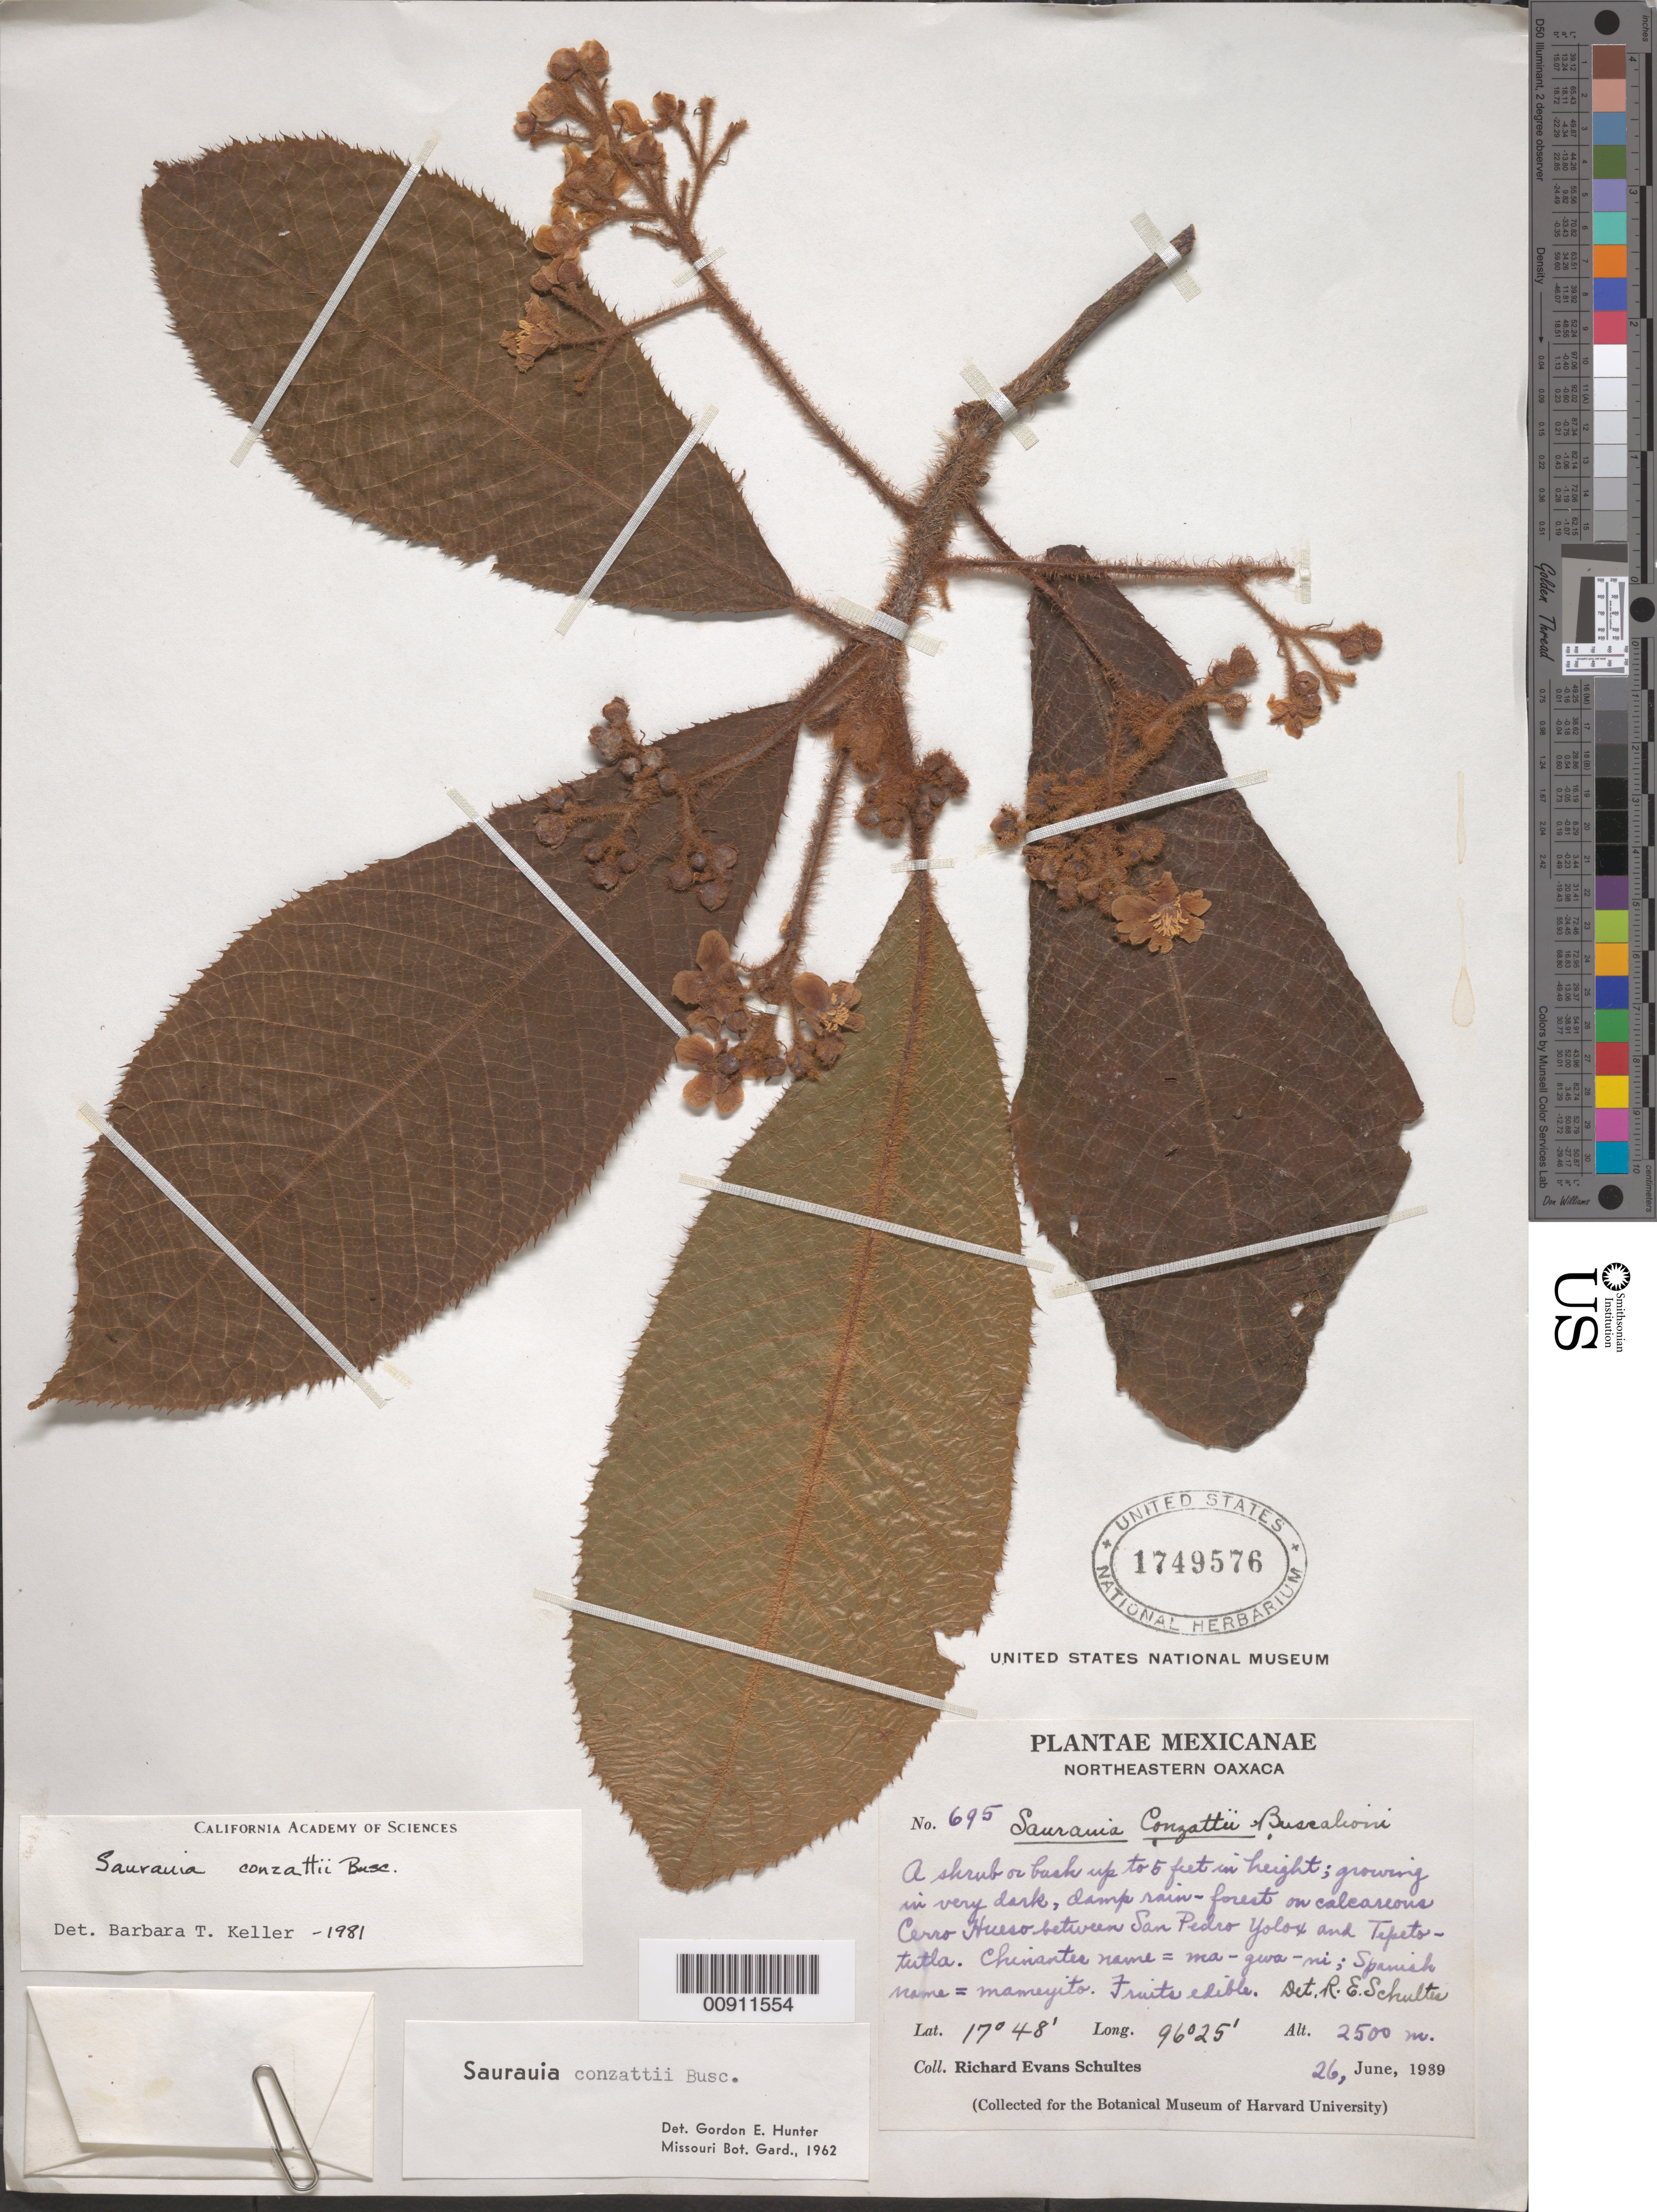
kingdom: Plantae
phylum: Tracheophyta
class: Magnoliopsida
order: Ericales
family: Actinidiaceae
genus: Saurauia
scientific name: Saurauia conzattii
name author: Buscal.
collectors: R. E. Schultes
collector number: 695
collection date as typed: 26 Jun 1939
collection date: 1939-06-26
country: Mexico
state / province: Oaxaca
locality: Cerro Hueso between San Pedro Yolox and Tepetotutla.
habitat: Growing in very dark, damp rain-forest on calcareous cerro.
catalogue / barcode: US 1749576